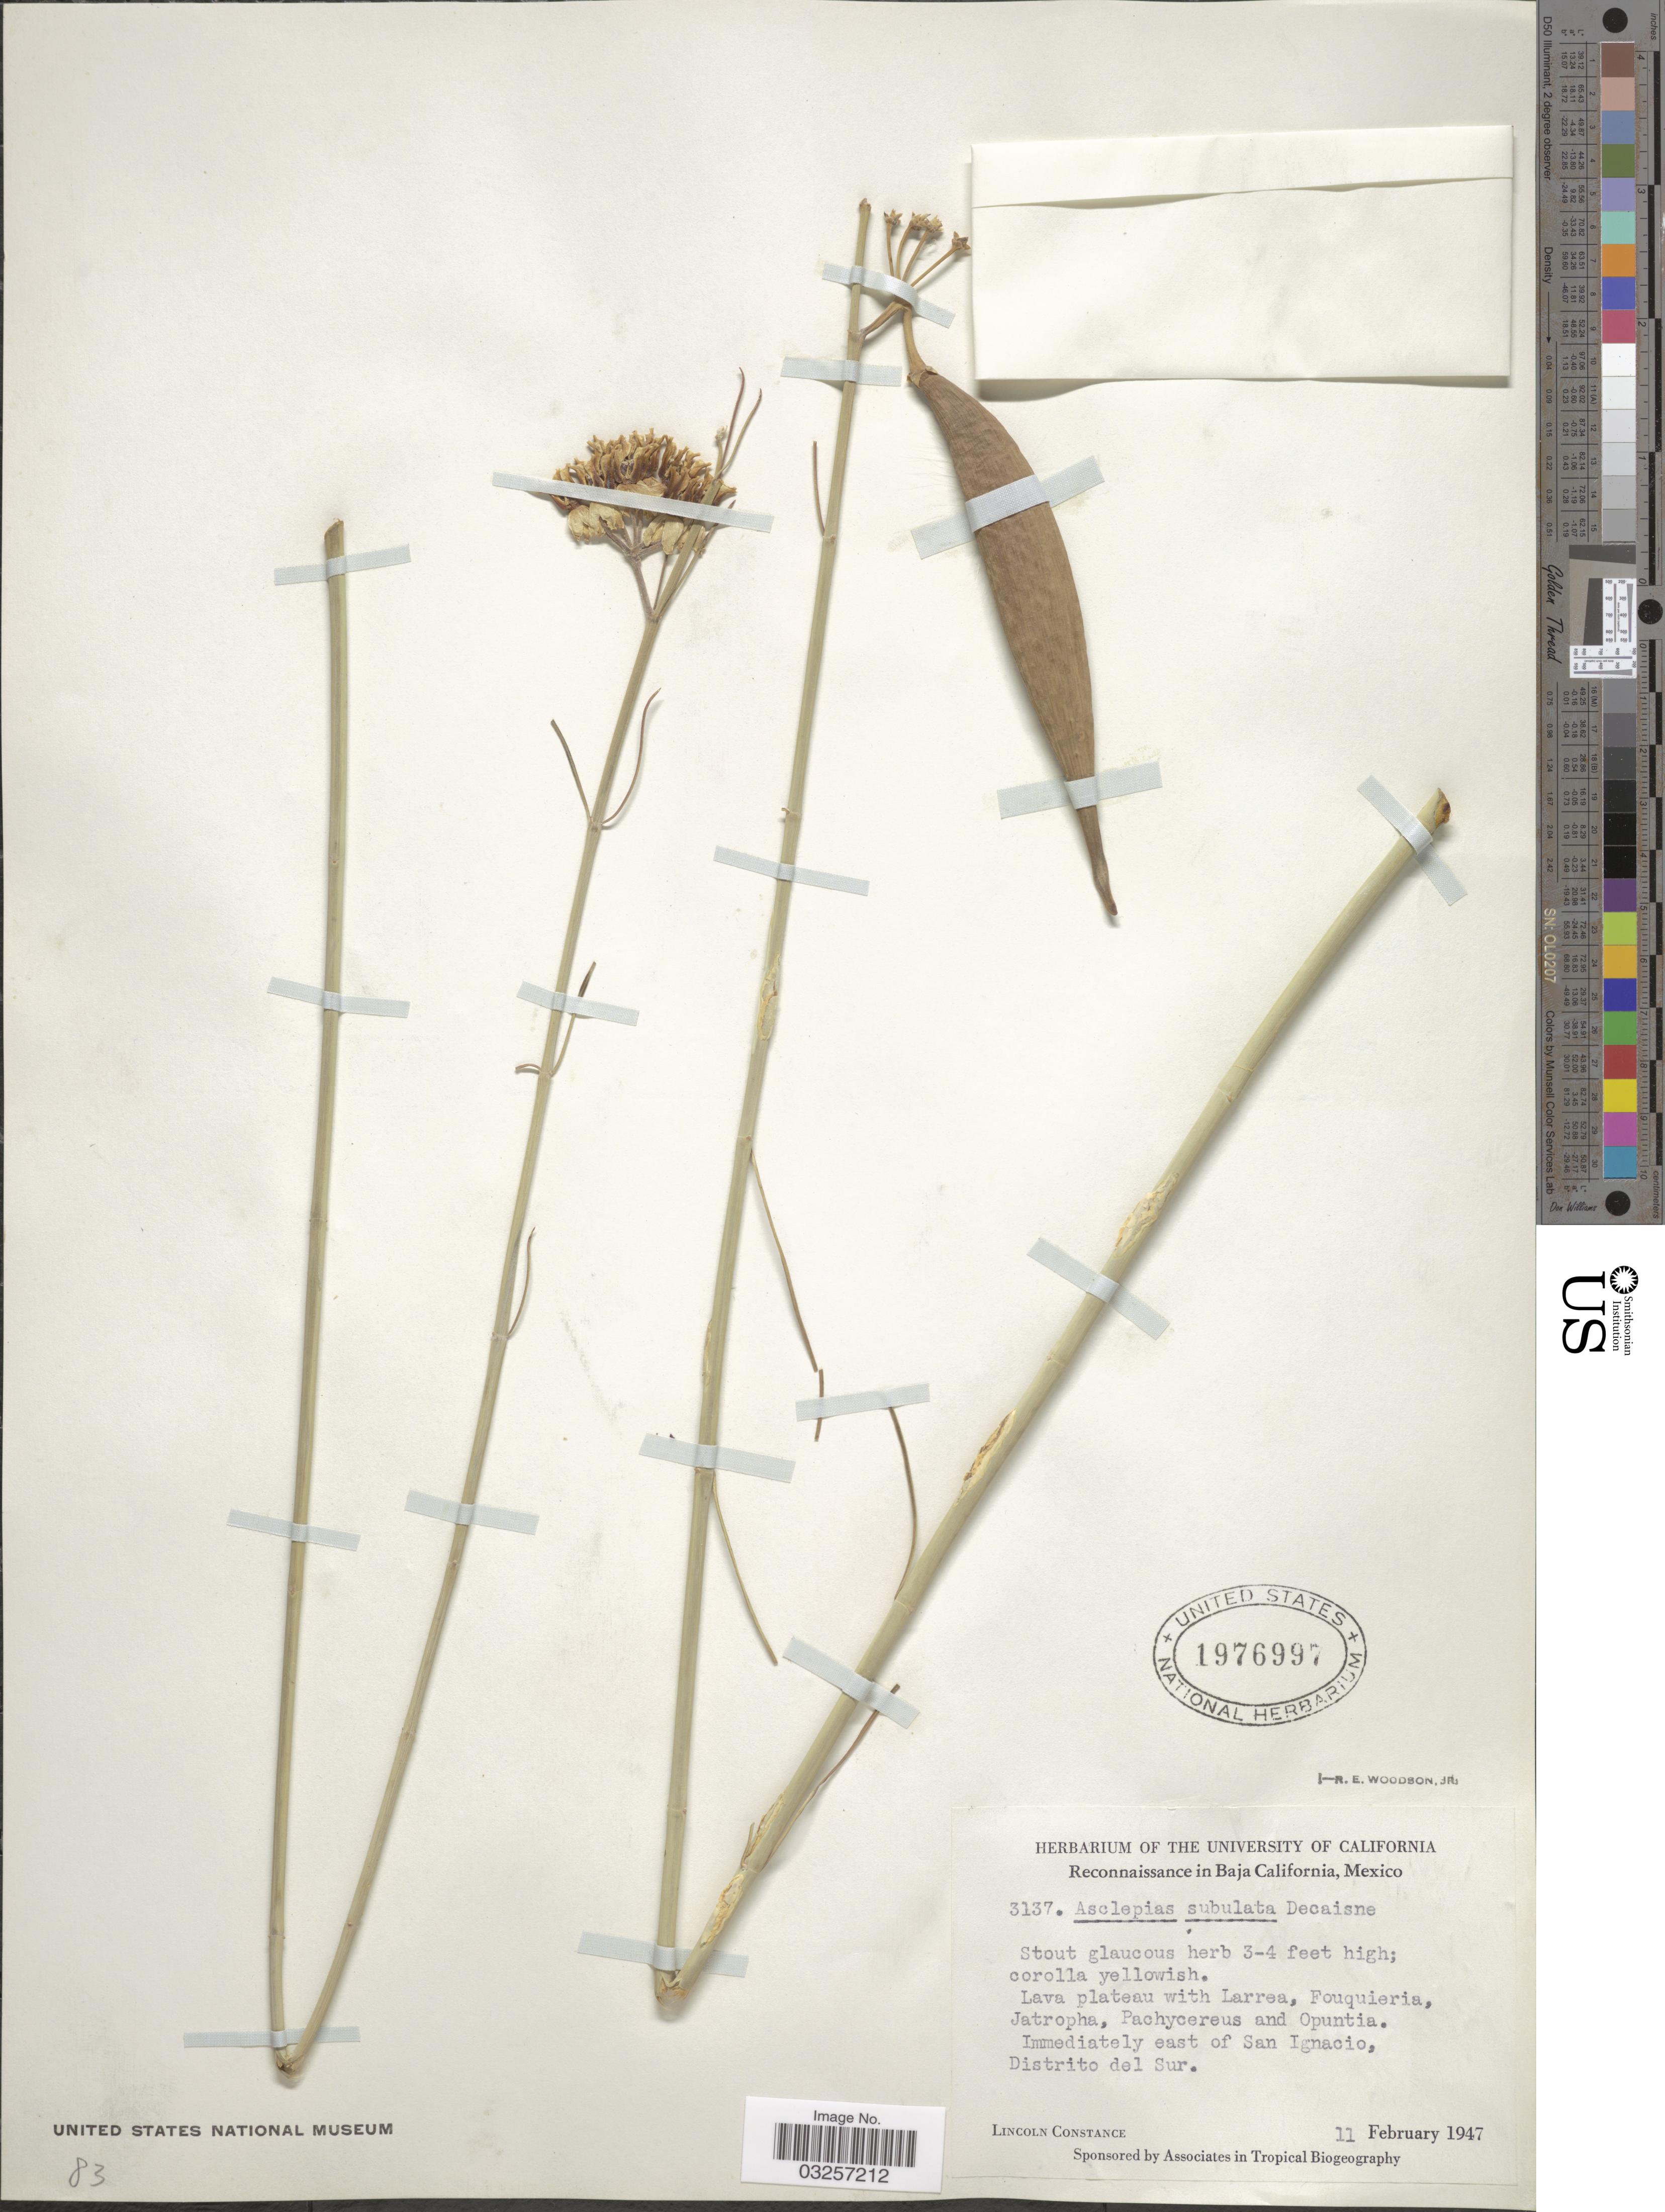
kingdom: Plantae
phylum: Tracheophyta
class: Magnoliopsida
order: Gentianales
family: Apocynaceae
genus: Asclepias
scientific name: Asclepias subulata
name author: Decne.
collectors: L. Constance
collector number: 3137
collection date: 1947-02-11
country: Mexico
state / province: Baja California Sur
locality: East of San Ignacio, Distrito del Sur.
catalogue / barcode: US 1976997